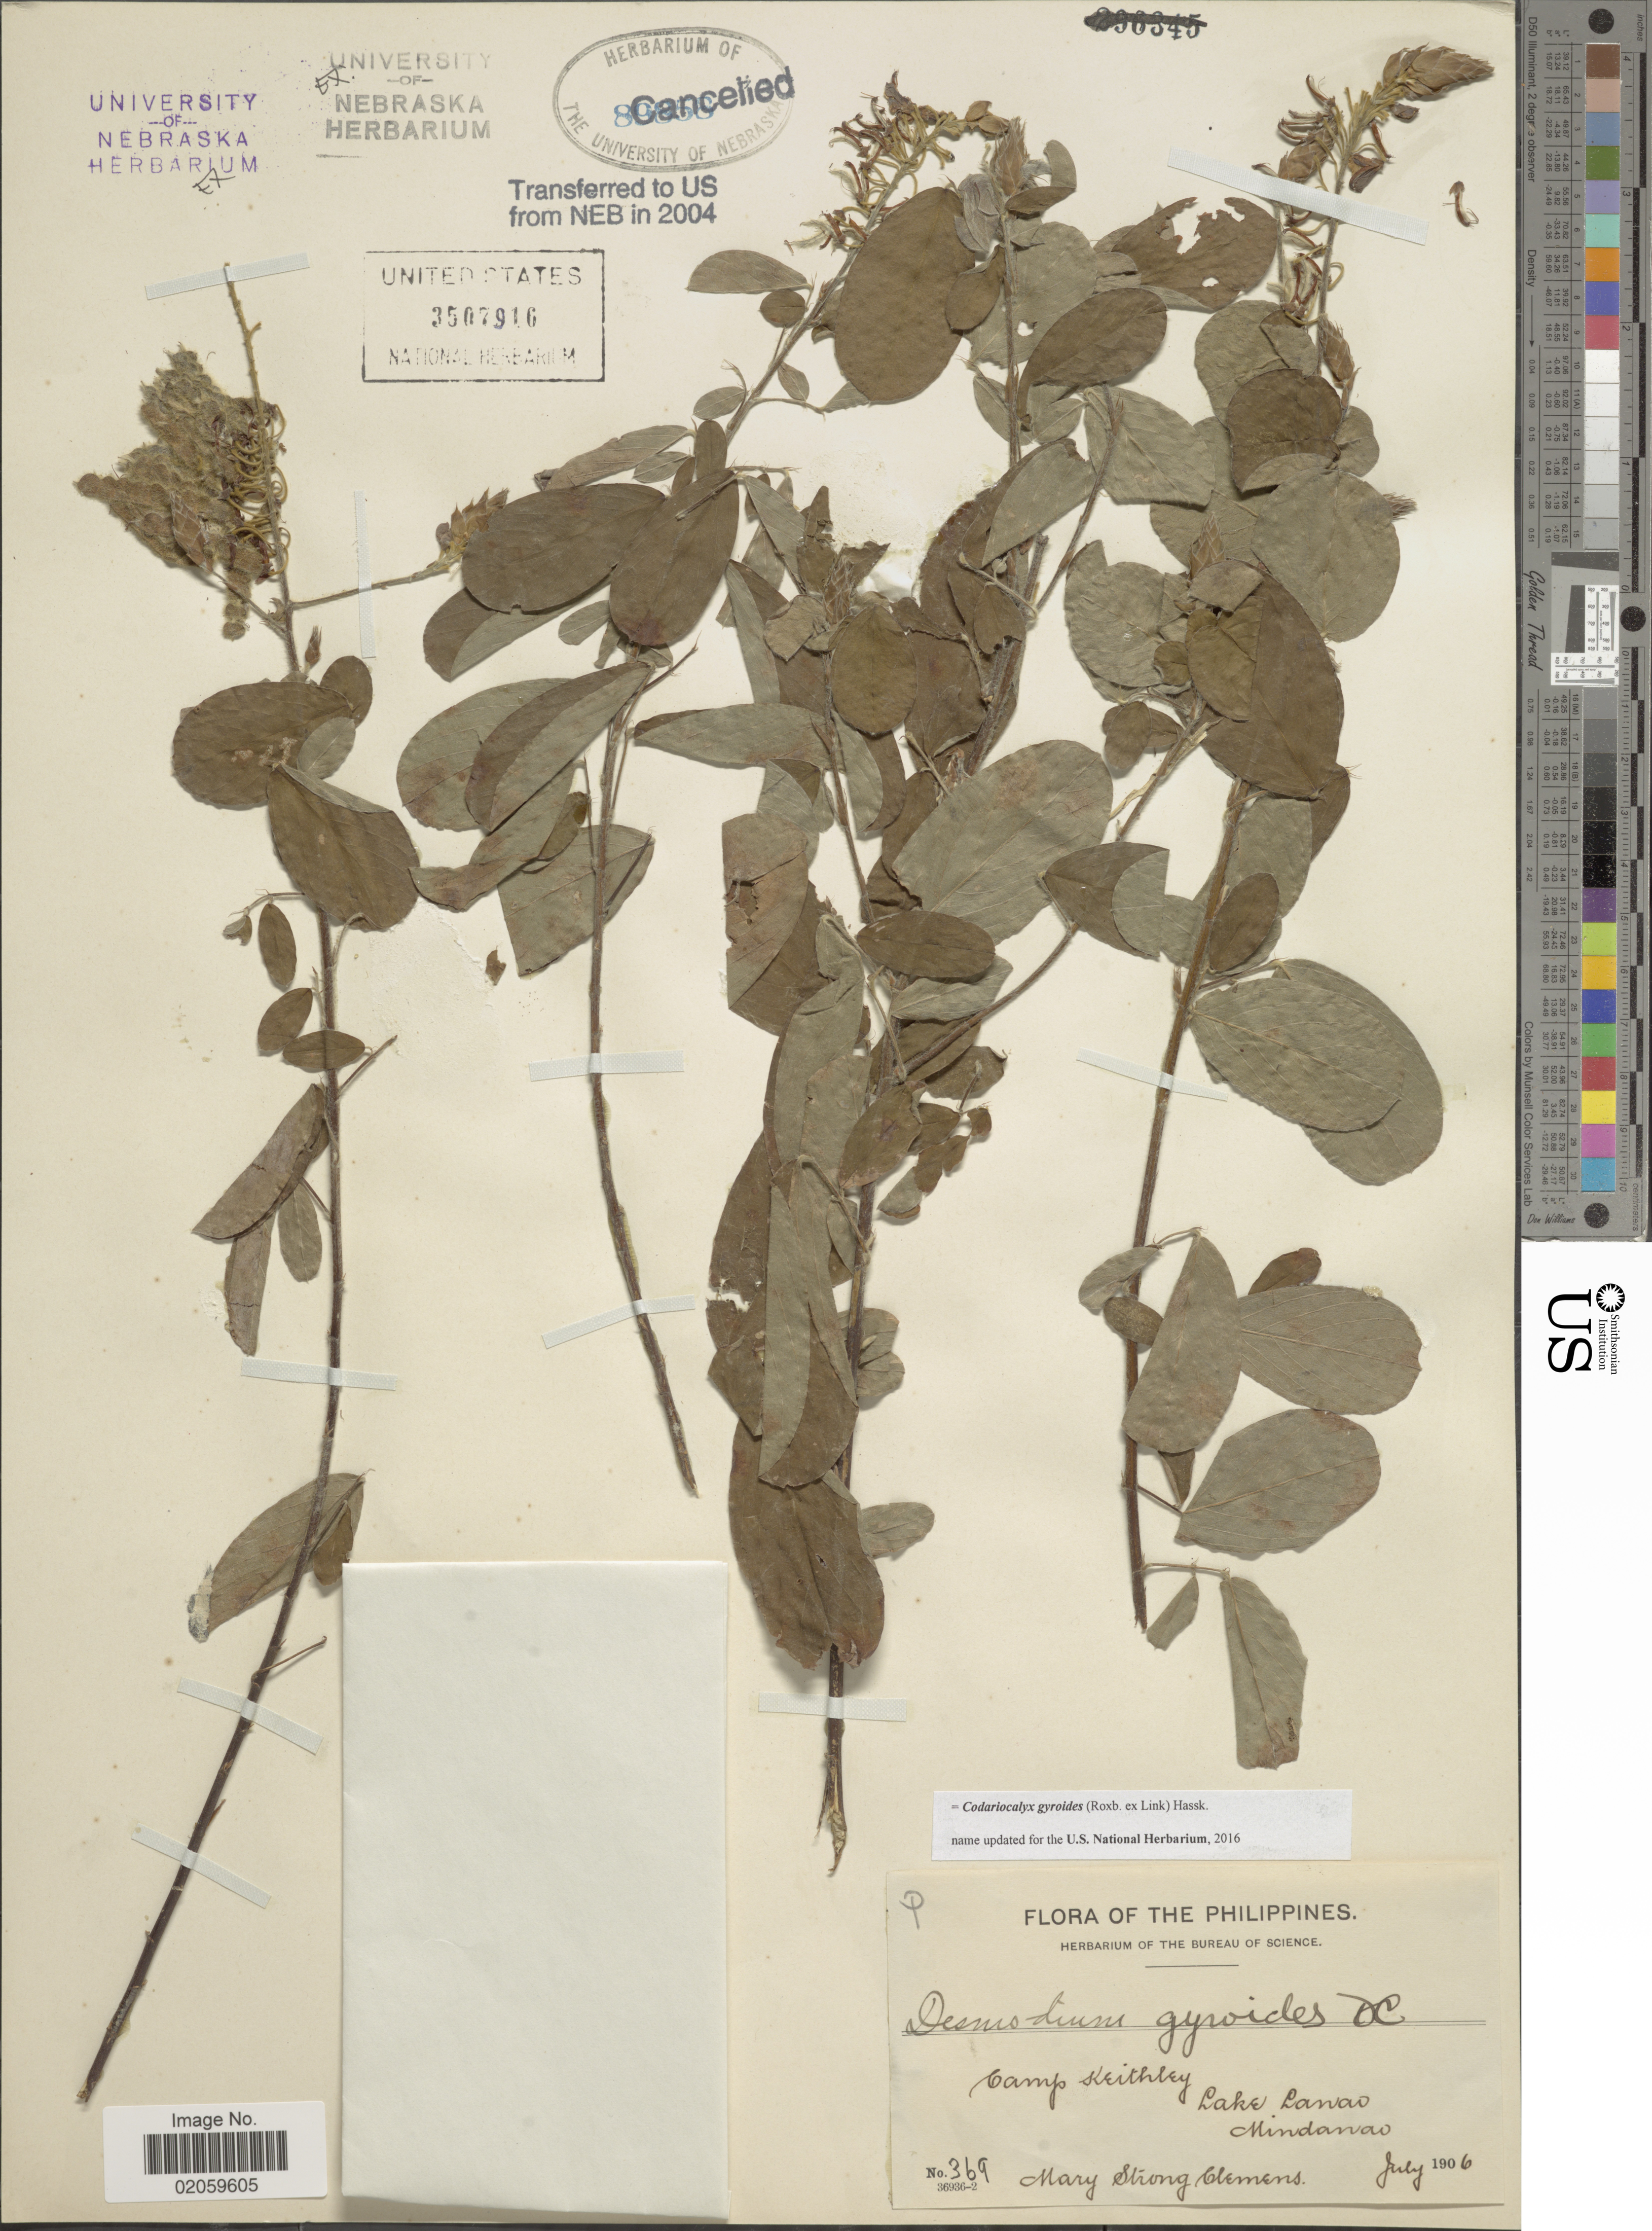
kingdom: Plantae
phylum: Tracheophyta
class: Magnoliopsida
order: Fabales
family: Fabaceae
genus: Codariocalyx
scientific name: Codariocalyx gyroides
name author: (Roxb. & Link) X.Y. Zhu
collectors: M. S. Clemens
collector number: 369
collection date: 1906-07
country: Philippines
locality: Camp Keithley lake Lanao, Mindanao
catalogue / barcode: US 3507916